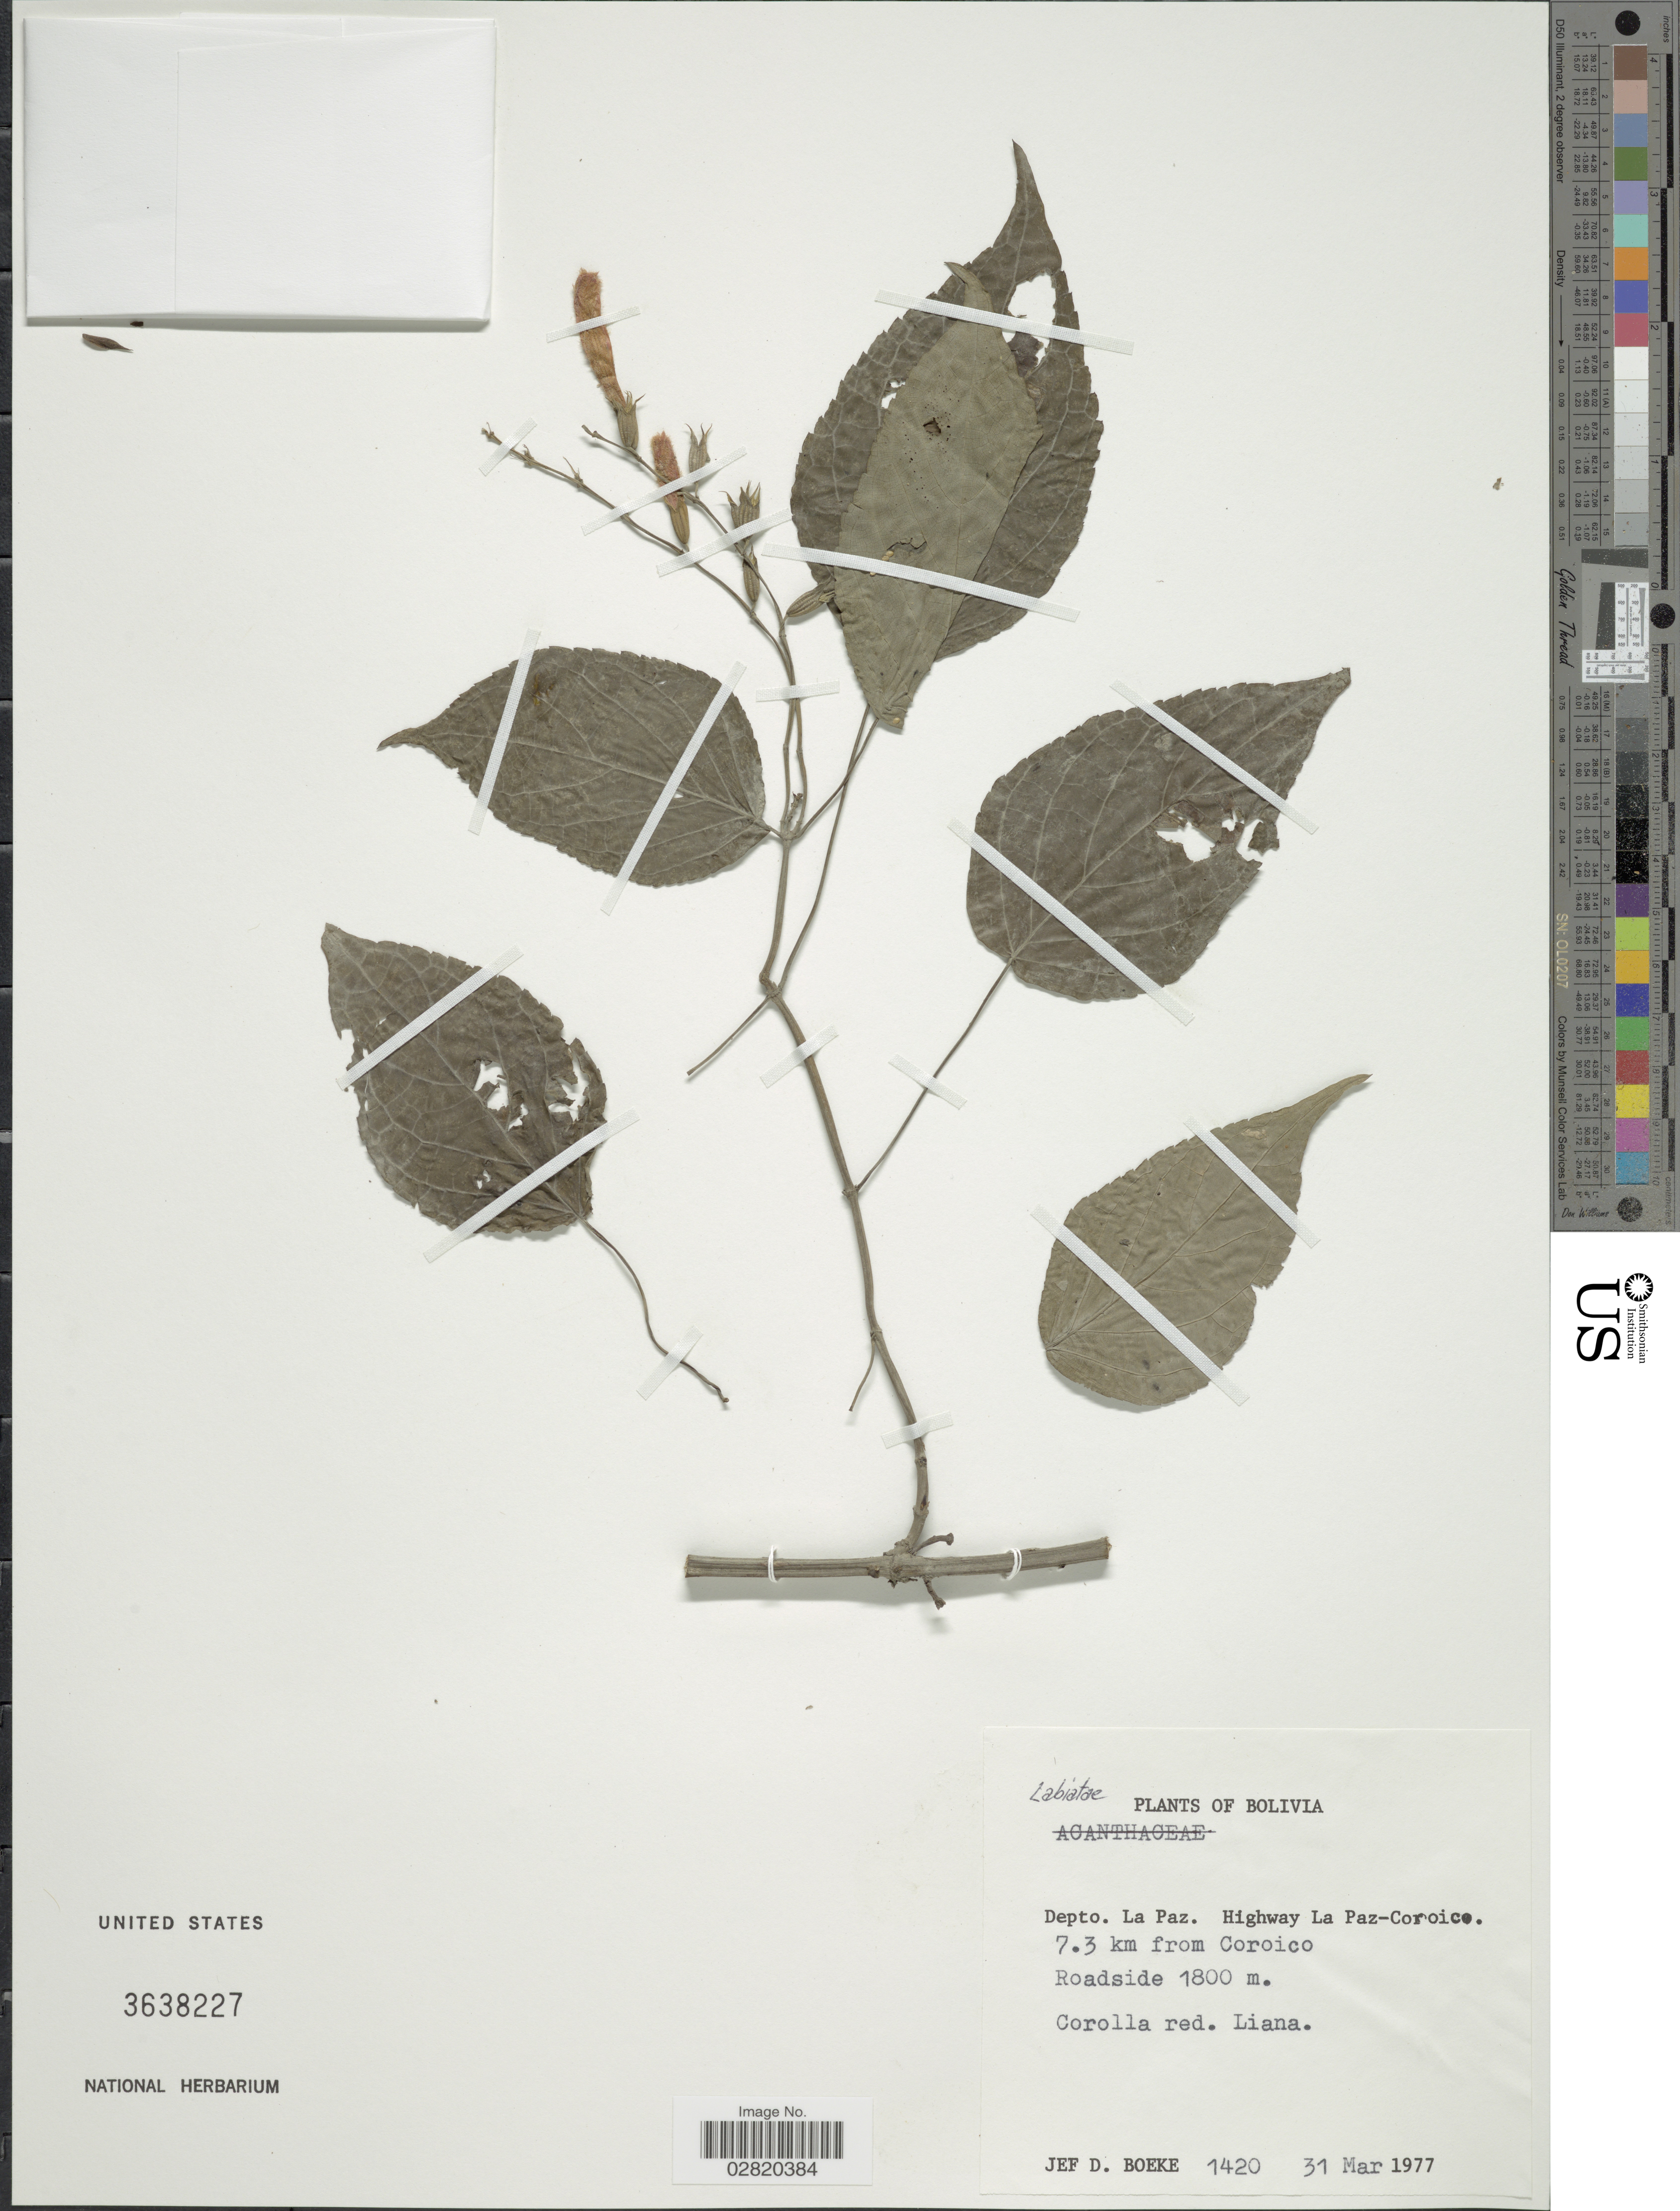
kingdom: Plantae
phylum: Tracheophyta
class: Magnoliopsida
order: Lamiales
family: Lamiaceae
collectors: J. Boeke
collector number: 1420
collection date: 1977-03-31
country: Bolivia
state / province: La Paz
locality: Highway La Paz- Coroice. 7.3 km from Coroico Roadside.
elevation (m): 1800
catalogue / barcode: US 3638227